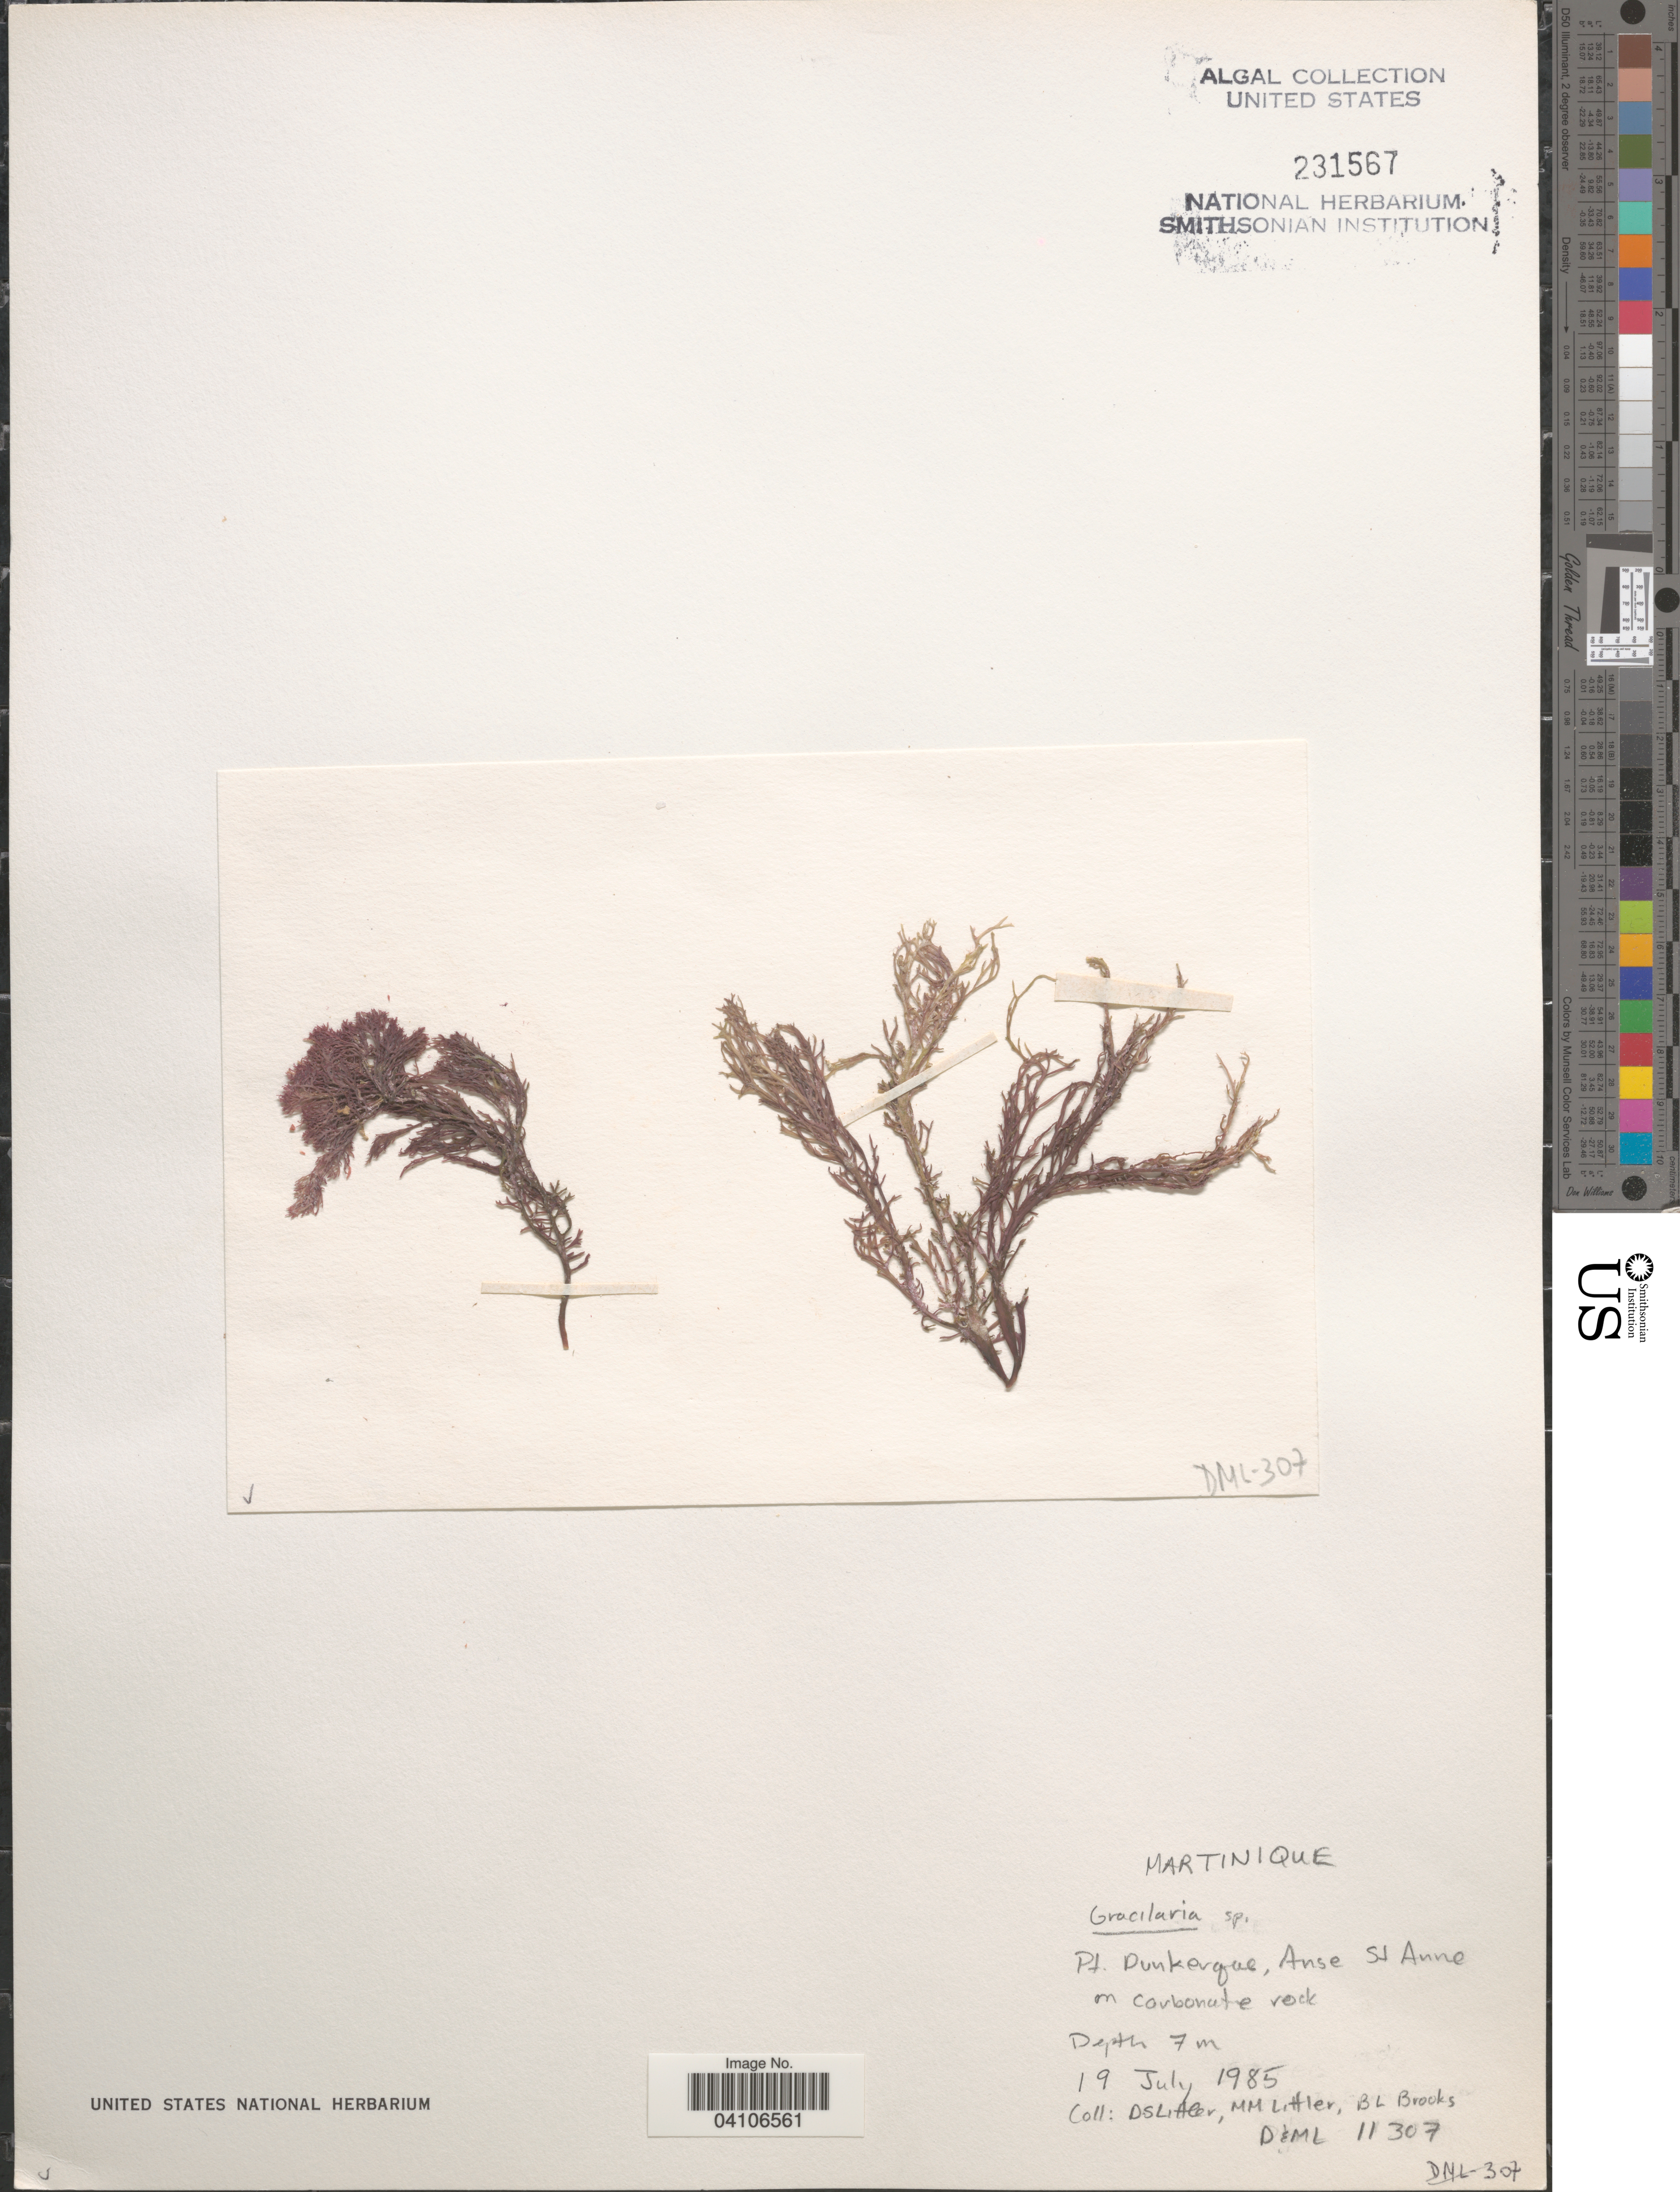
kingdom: Plantae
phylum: Rhodophyta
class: Florideophyceae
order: Gracilariales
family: Gracilariaceae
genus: Gracilaria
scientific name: Gracilaria sp.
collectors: D. S. Littler & B. Brooks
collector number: D&ML 11307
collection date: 1985-07-19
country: Martinique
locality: Pt. Punkergue [interpreted], Anse St Anne.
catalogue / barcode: US 231567